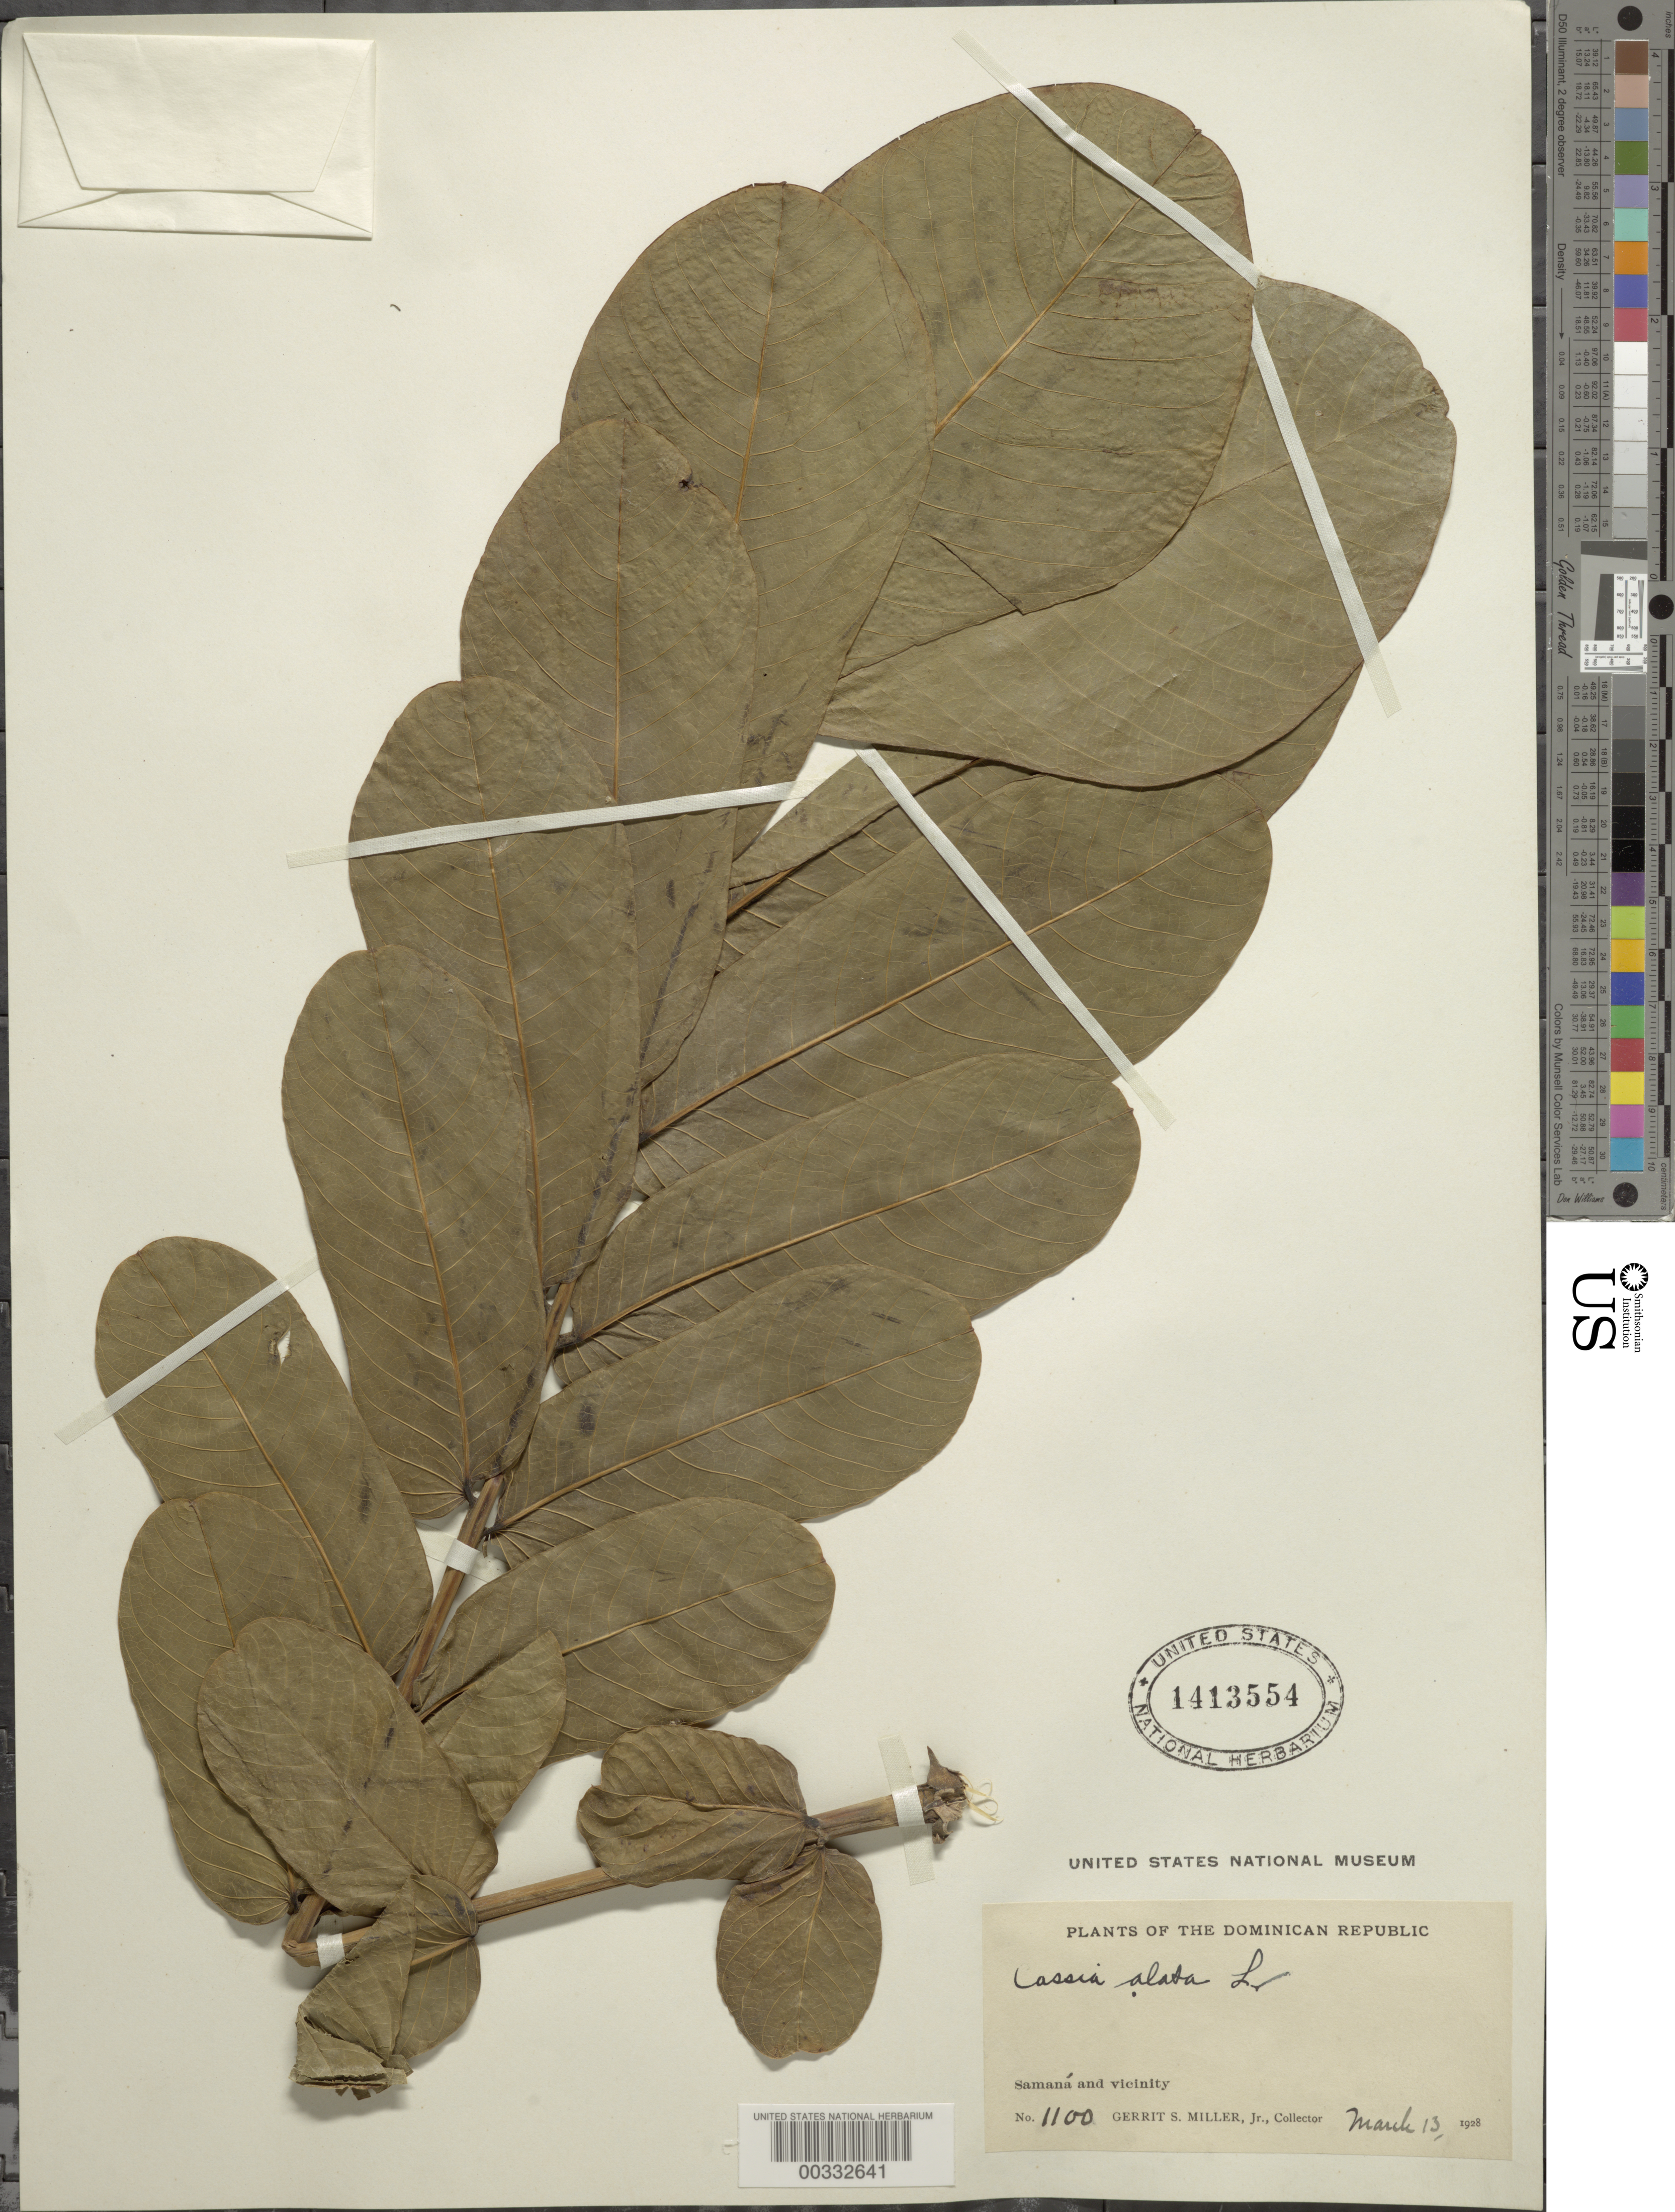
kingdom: Plantae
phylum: Tracheophyta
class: Magnoliopsida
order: Fabales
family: Fabaceae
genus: Senna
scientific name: Senna alata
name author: (L.) Roxb.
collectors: G. S. Miller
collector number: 1100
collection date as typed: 13 Mar 1928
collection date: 1928-03-13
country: Dominican Republic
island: Hispaniola Island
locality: Samana and vicinity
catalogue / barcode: US 1413554